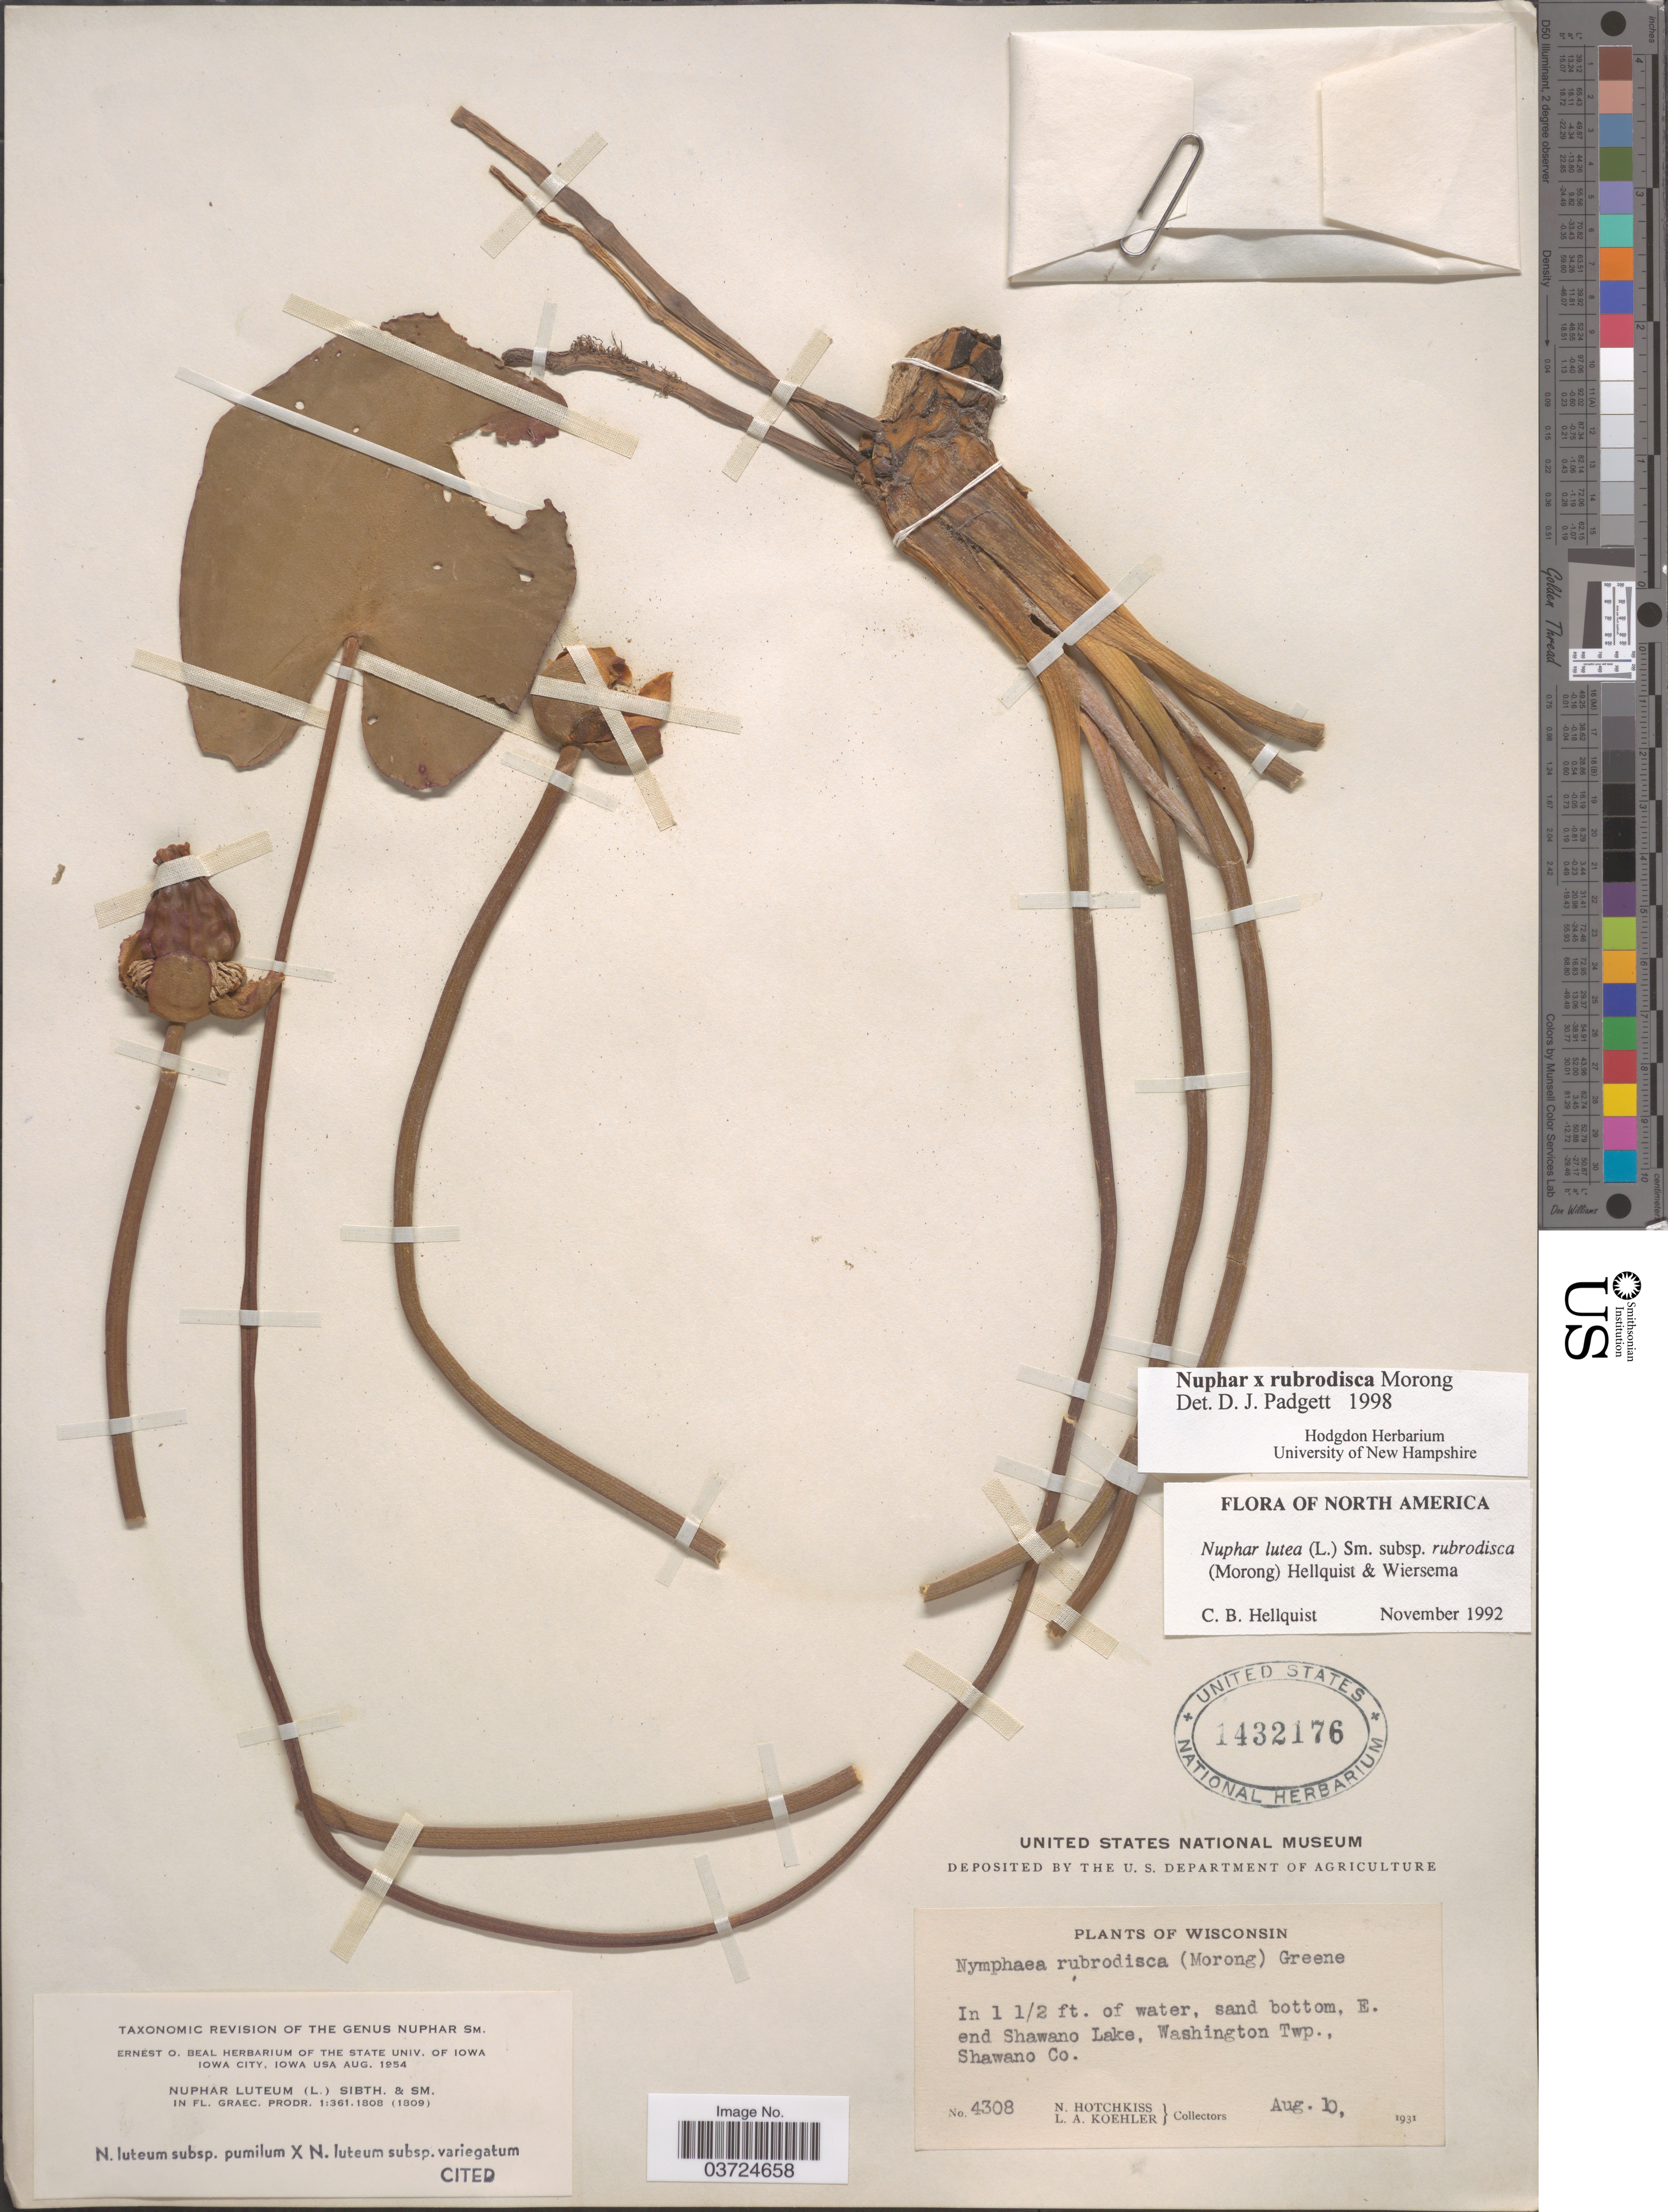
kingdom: Plantae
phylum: Tracheophyta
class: Magnoliopsida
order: Nymphaeales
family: Nymphaeaceae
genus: Nuphar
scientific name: Nuphar rubrodisca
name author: Morong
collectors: N. Hotchkiss & L. Koehler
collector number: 4308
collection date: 1931-08-10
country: United States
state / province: Wisconsin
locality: In 1½ ft. of water, sand bottom, E. end Shawano Lake, Washington Twp., Shawano Co.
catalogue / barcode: US 1432176